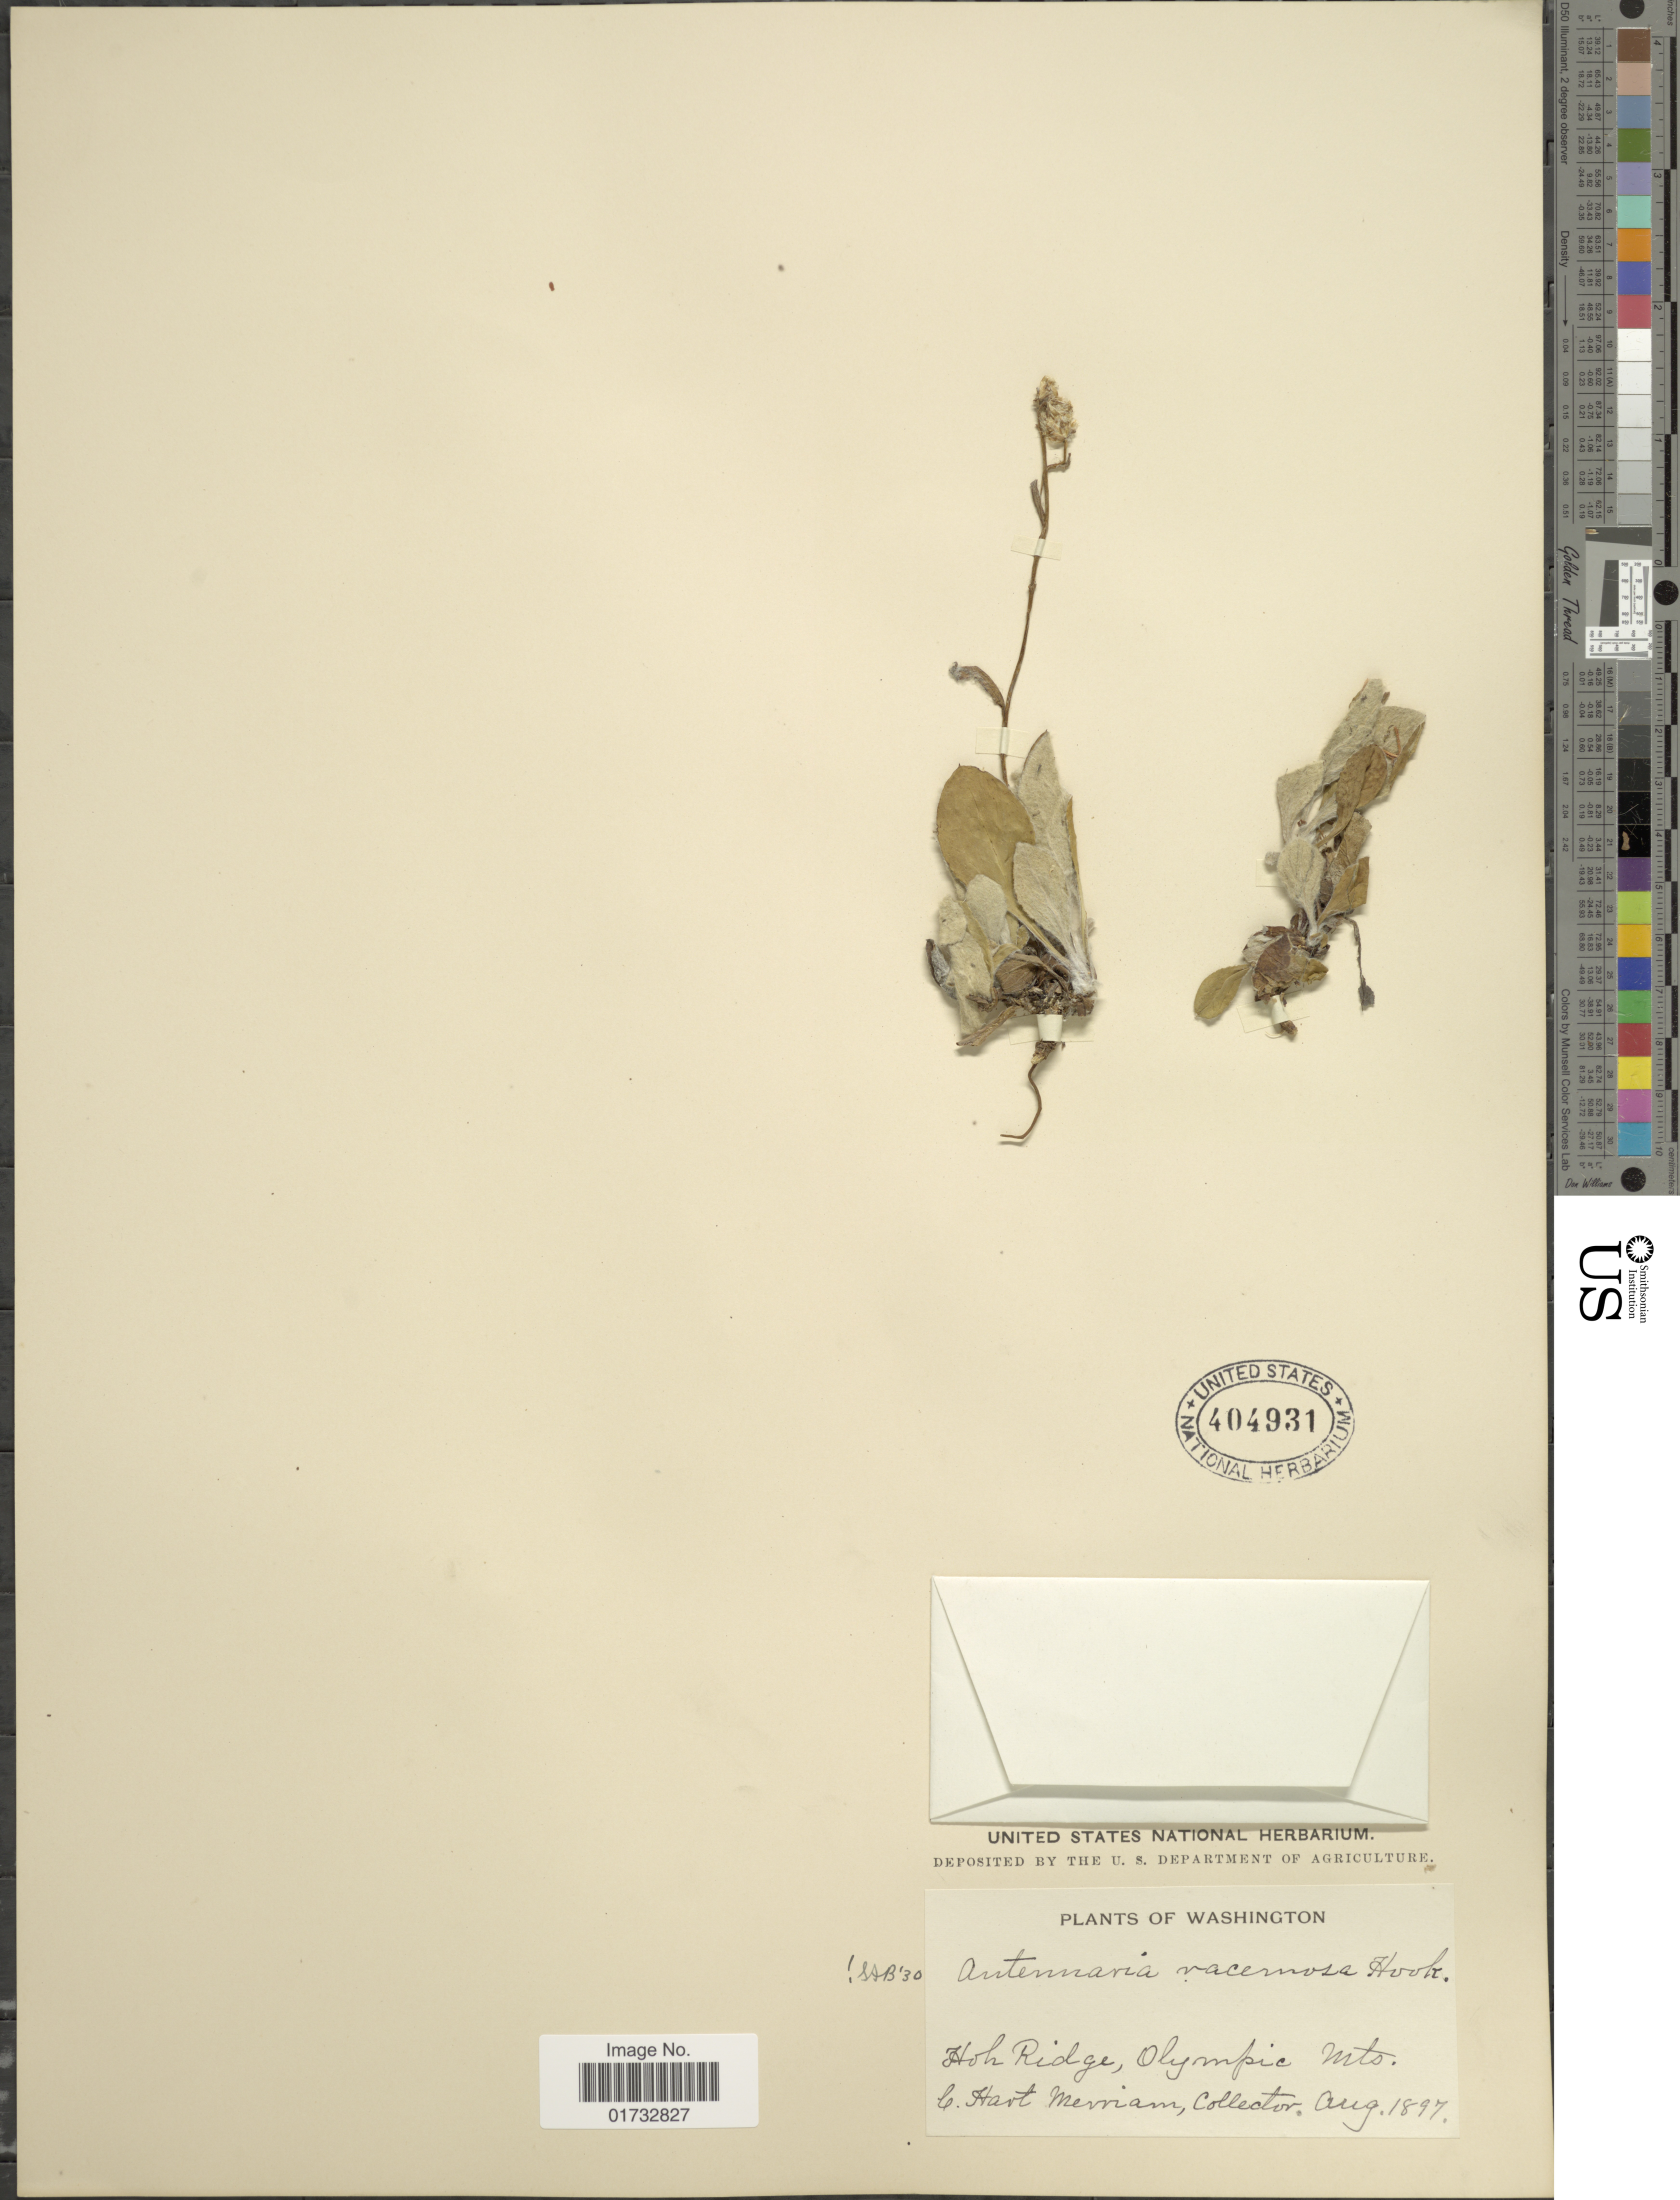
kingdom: Plantae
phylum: Tracheophyta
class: Magnoliopsida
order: Asterales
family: Asteraceae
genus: Antennaria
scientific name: Antennaria racemosa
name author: Hook.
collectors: C. Merriam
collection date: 1897-08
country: United States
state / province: Washington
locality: Hoh Ridge, Pympic Mts.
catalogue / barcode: US 404931